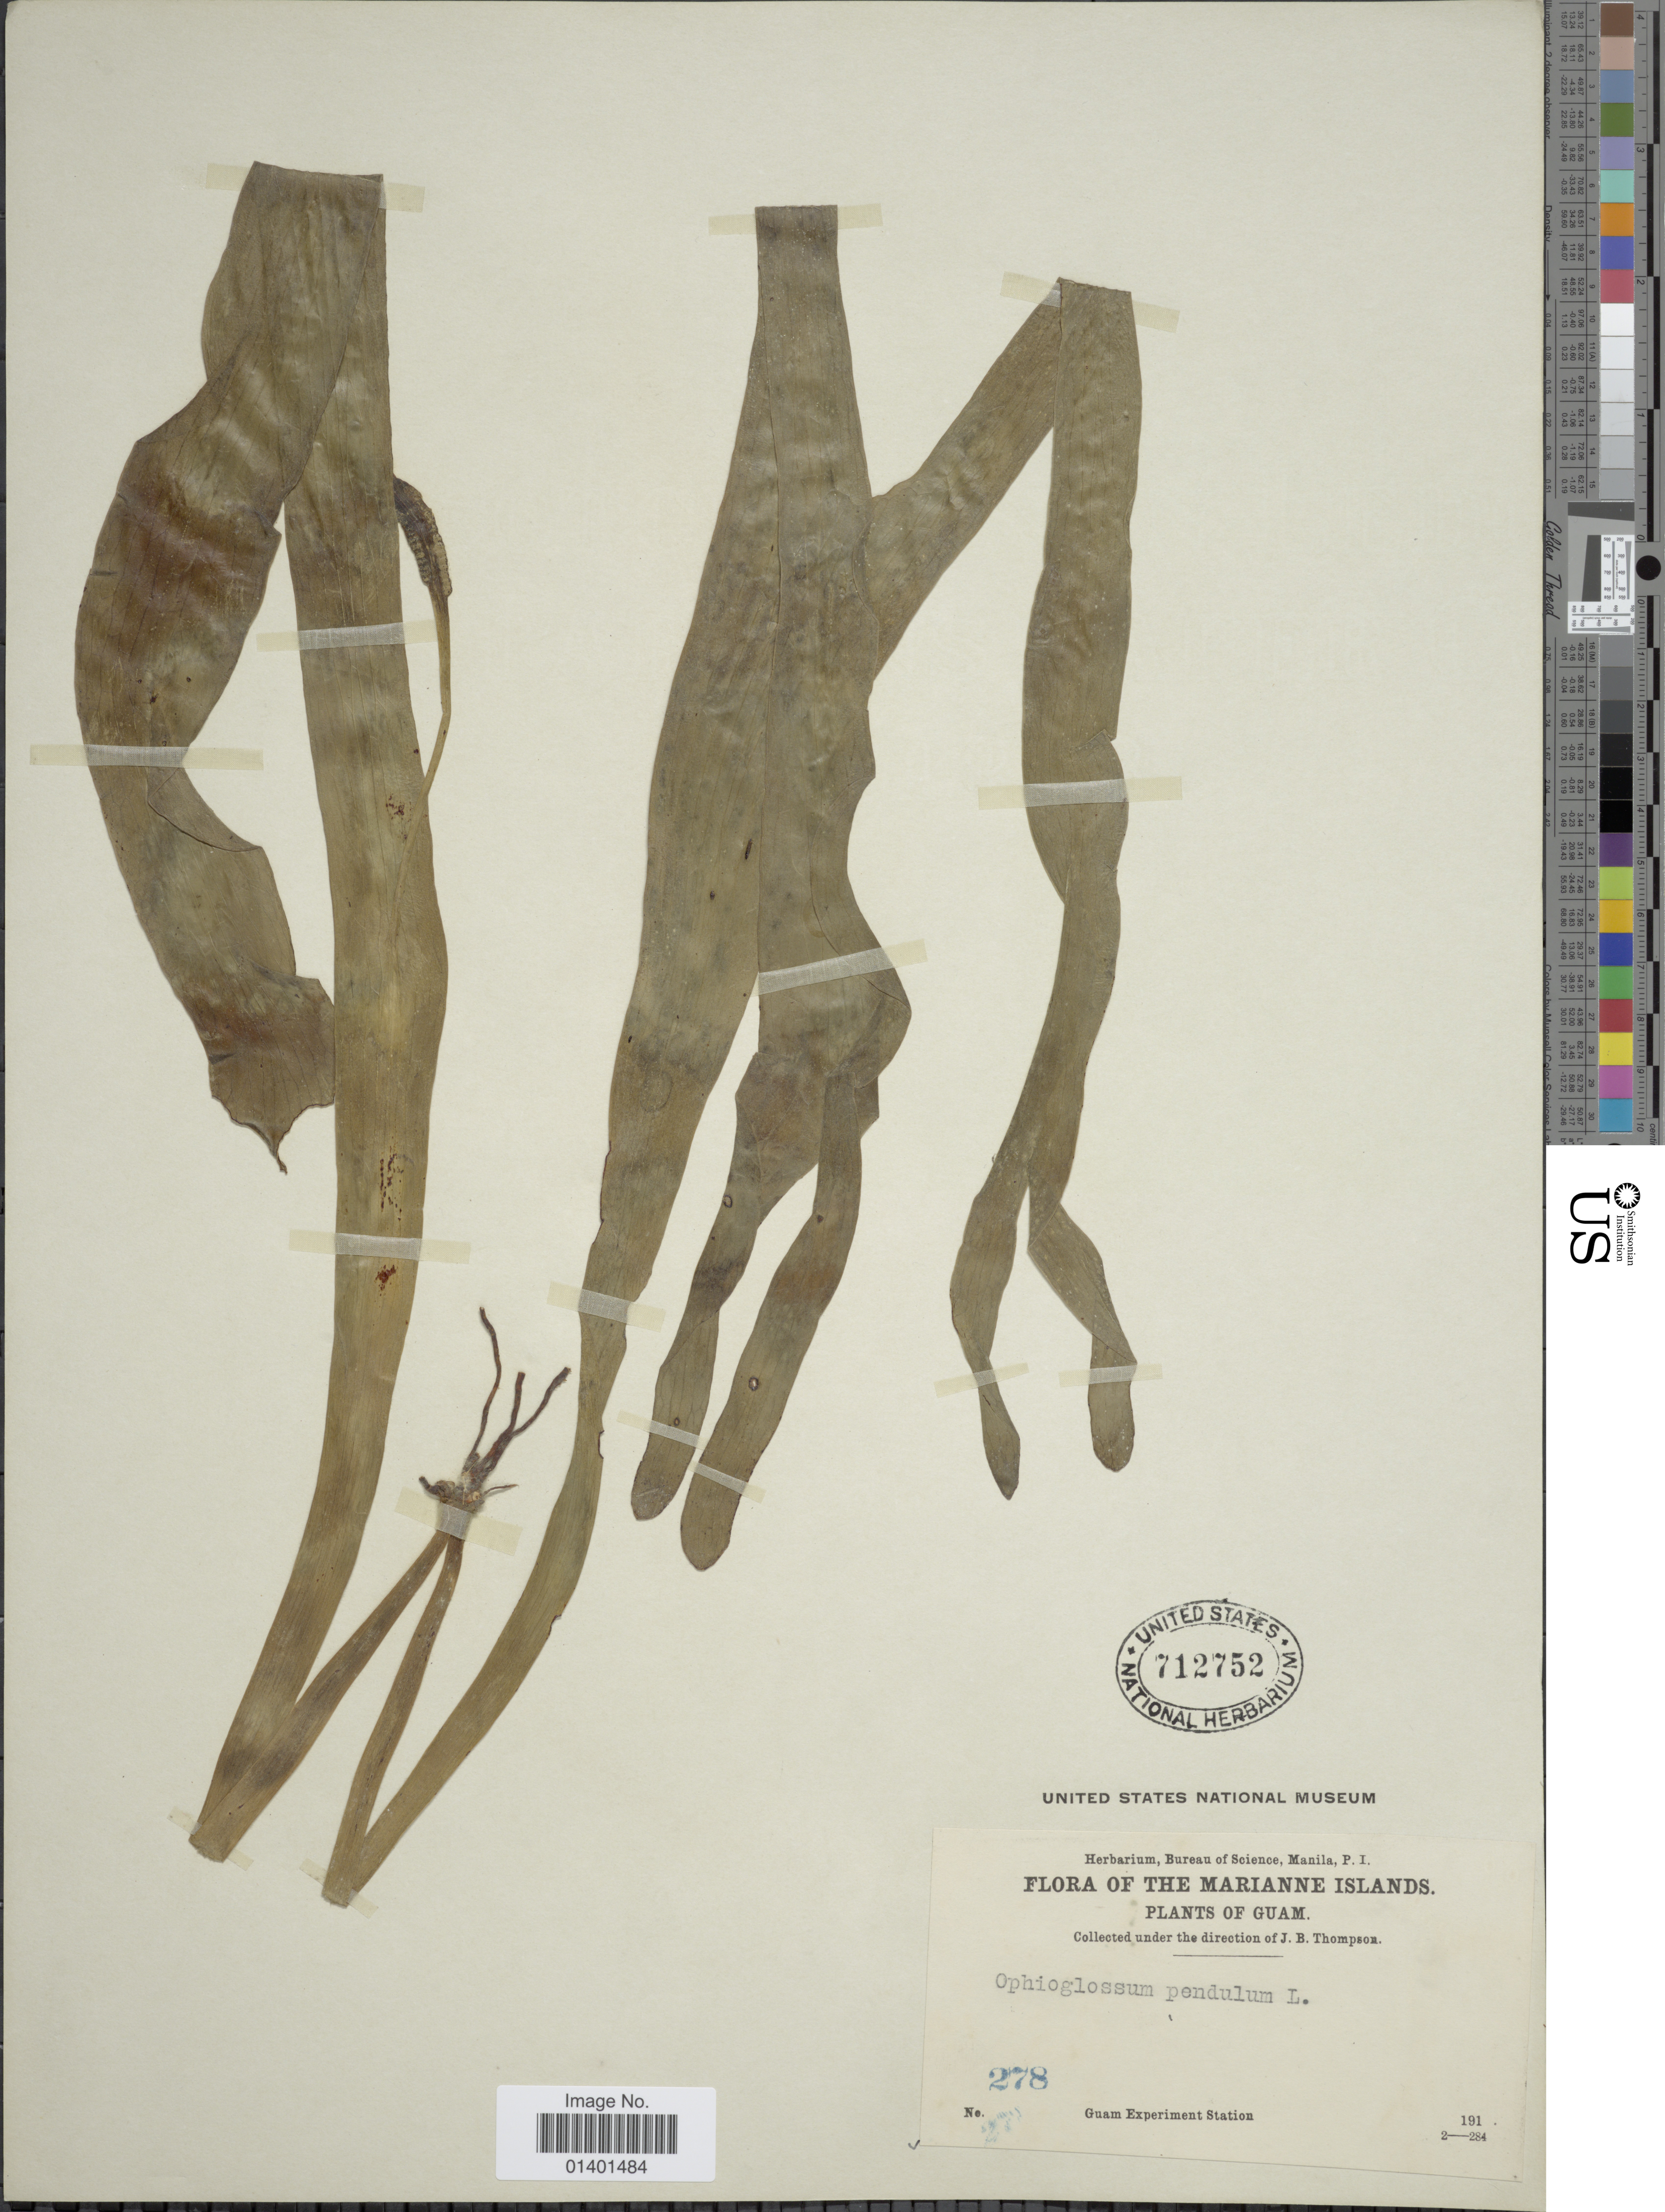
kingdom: Plantae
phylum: Tracheophyta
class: Polypodiopsida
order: Ophioglossales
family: Ophioglossaceae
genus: Ophioderma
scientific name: Ophioderma pendulum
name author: (L.) C. Presl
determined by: Wagner, W. L., (BOT), Smithsonian Institution - National Museum of Natural History (UNITED STATES)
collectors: J. B. Thompson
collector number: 278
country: Guam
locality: Marianne islands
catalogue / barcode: US 712752